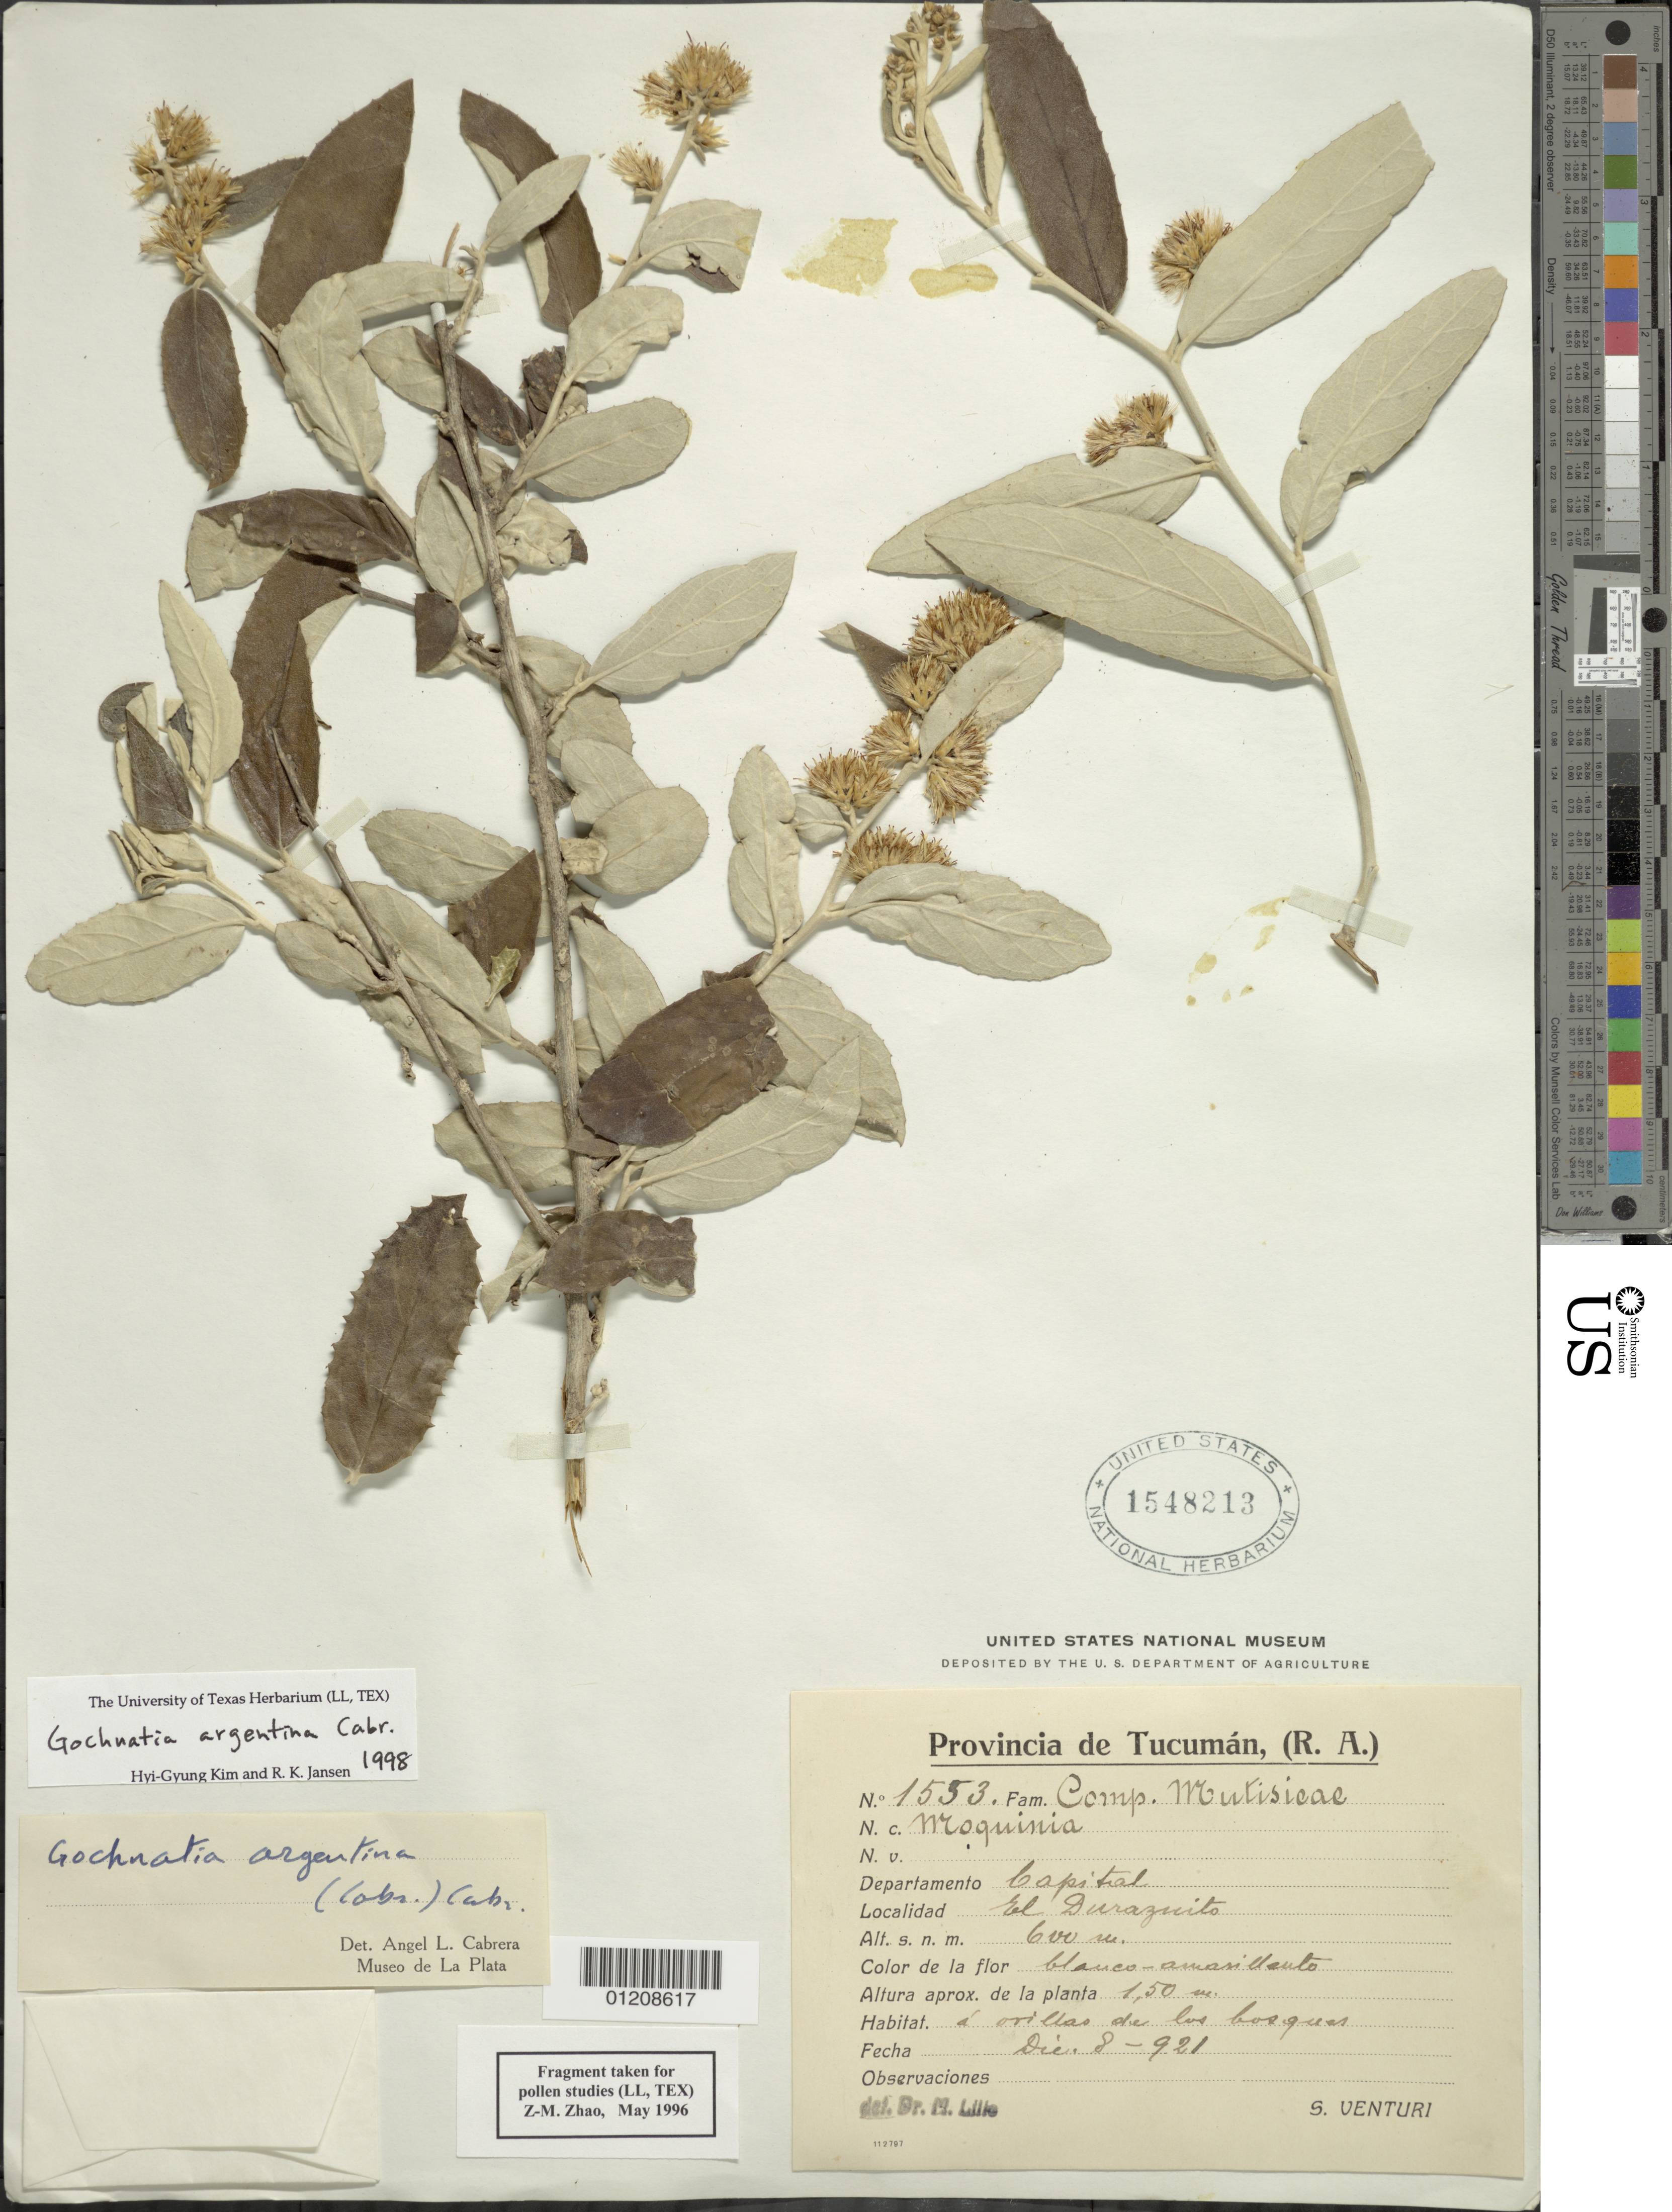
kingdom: Plantae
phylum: Tracheophyta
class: Magnoliopsida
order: Asterales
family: Asteraceae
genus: Moquiniastrum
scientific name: Moquiniastrum argentinum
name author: (Cabrera) G. Sancho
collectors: S. Venturi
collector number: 1553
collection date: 1921-12-08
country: Argentina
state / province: Tucumán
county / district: Capital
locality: El Duraznito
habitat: a orillas de los bosques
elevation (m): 600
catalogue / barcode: US 1548213